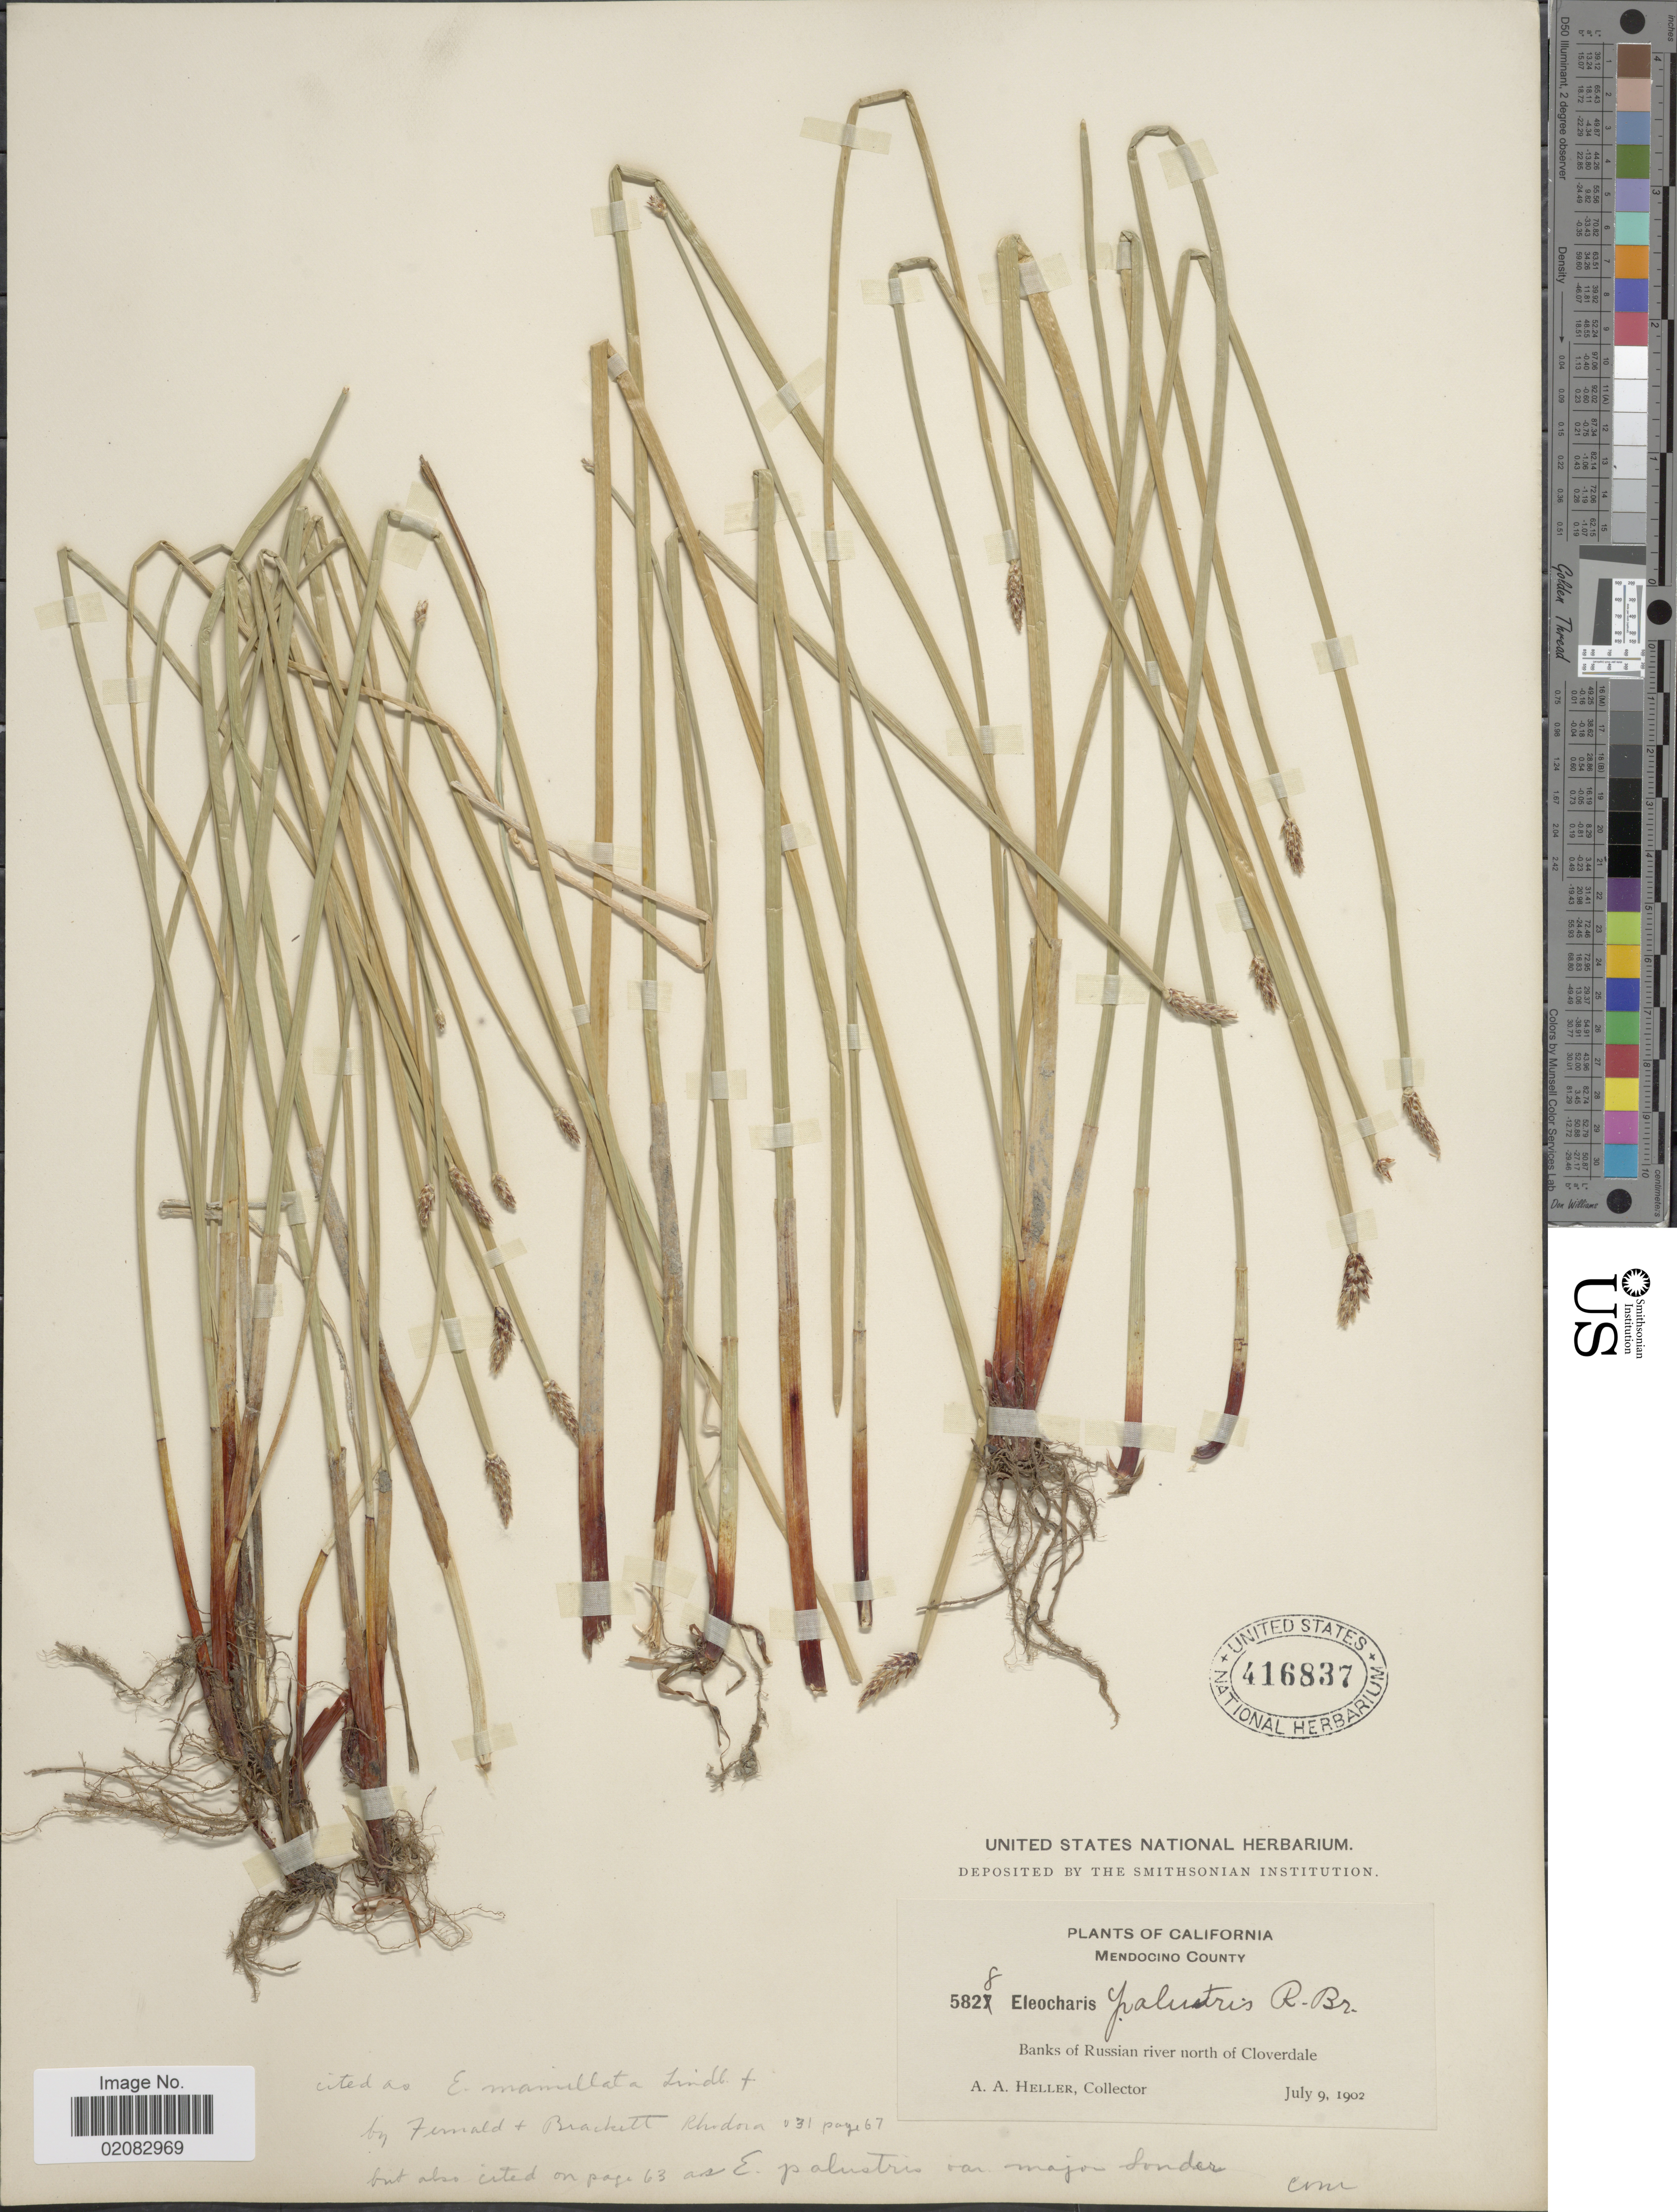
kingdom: Plantae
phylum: Tracheophyta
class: Liliopsida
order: Poales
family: Cyperaceae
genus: Eleocharis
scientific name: Eleocharis macrostachya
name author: Britton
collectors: A. A. Heller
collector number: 5828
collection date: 1902-07-09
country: United States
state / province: California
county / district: Mendocino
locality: Mendocino County, Banks of Russian river north of Cloverdale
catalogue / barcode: US 416837